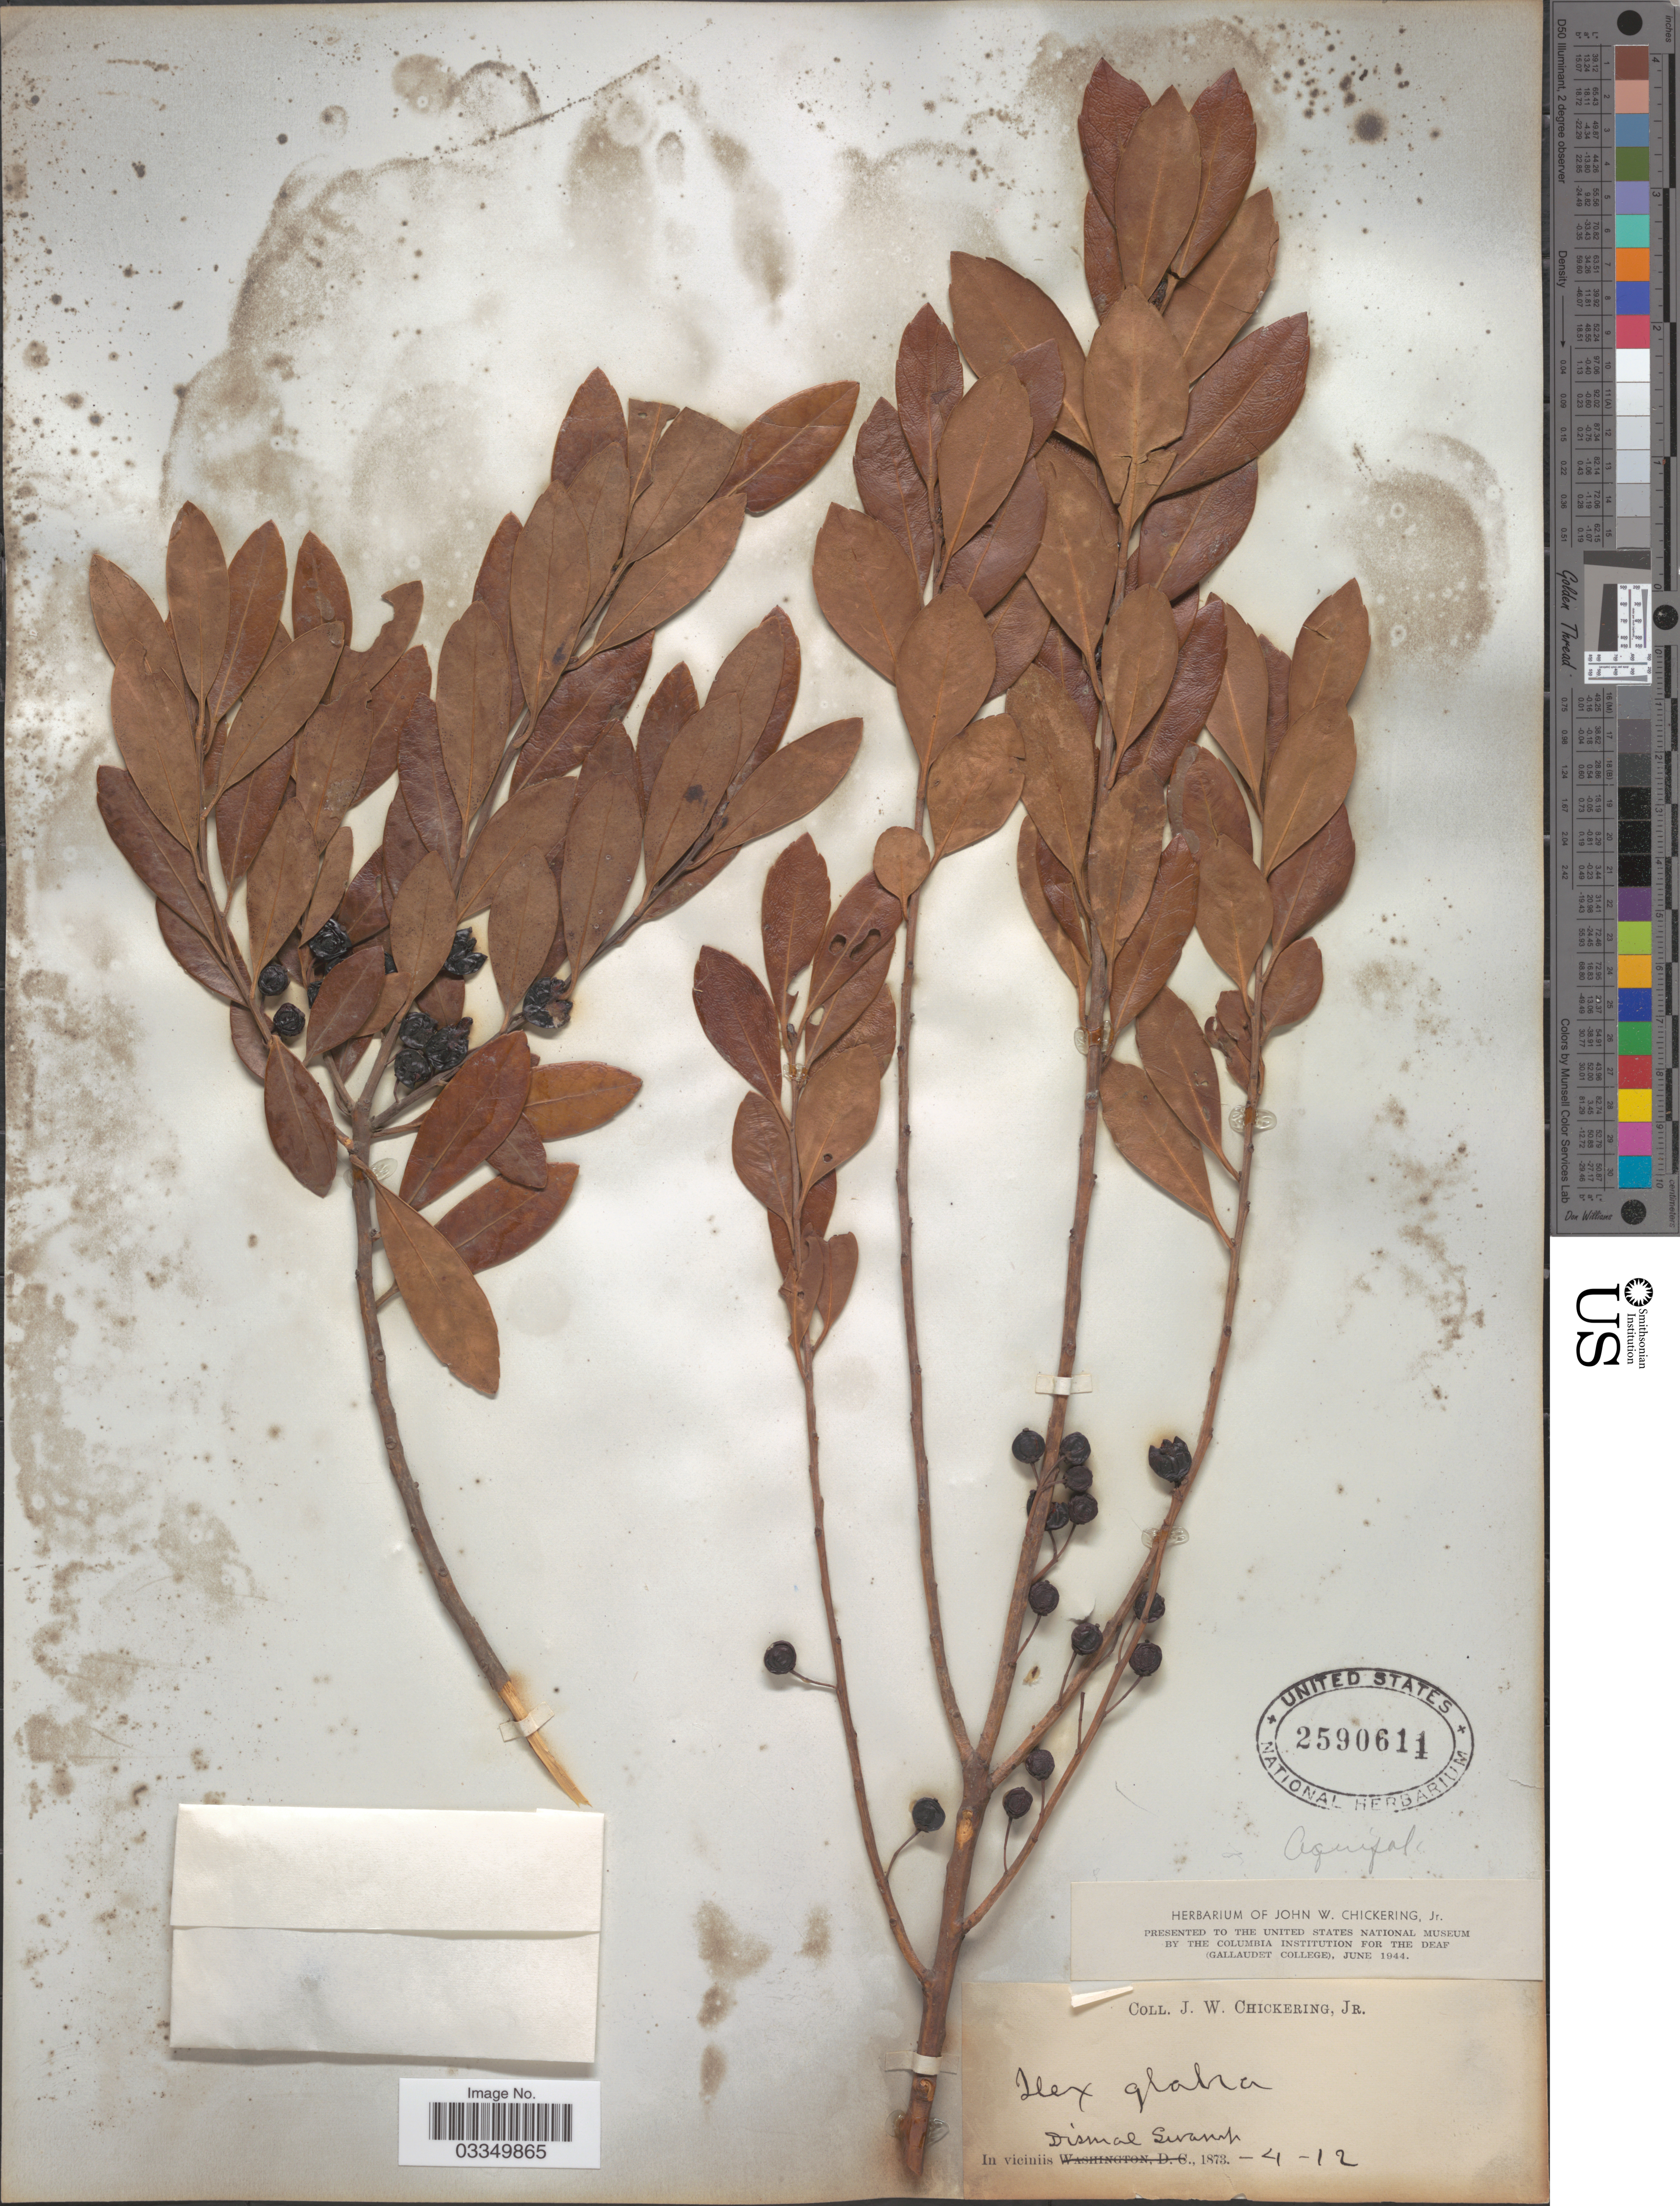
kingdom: Plantae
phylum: Tracheophyta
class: Magnoliopsida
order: Aquifoliales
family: Aquifoliaceae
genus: Ilex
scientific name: Ilex glabra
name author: (L.) A. Gray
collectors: J. Chickering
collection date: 1873-12-04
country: United States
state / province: Virginia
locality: In viciniis Dismal Swamp.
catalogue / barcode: US 2590611